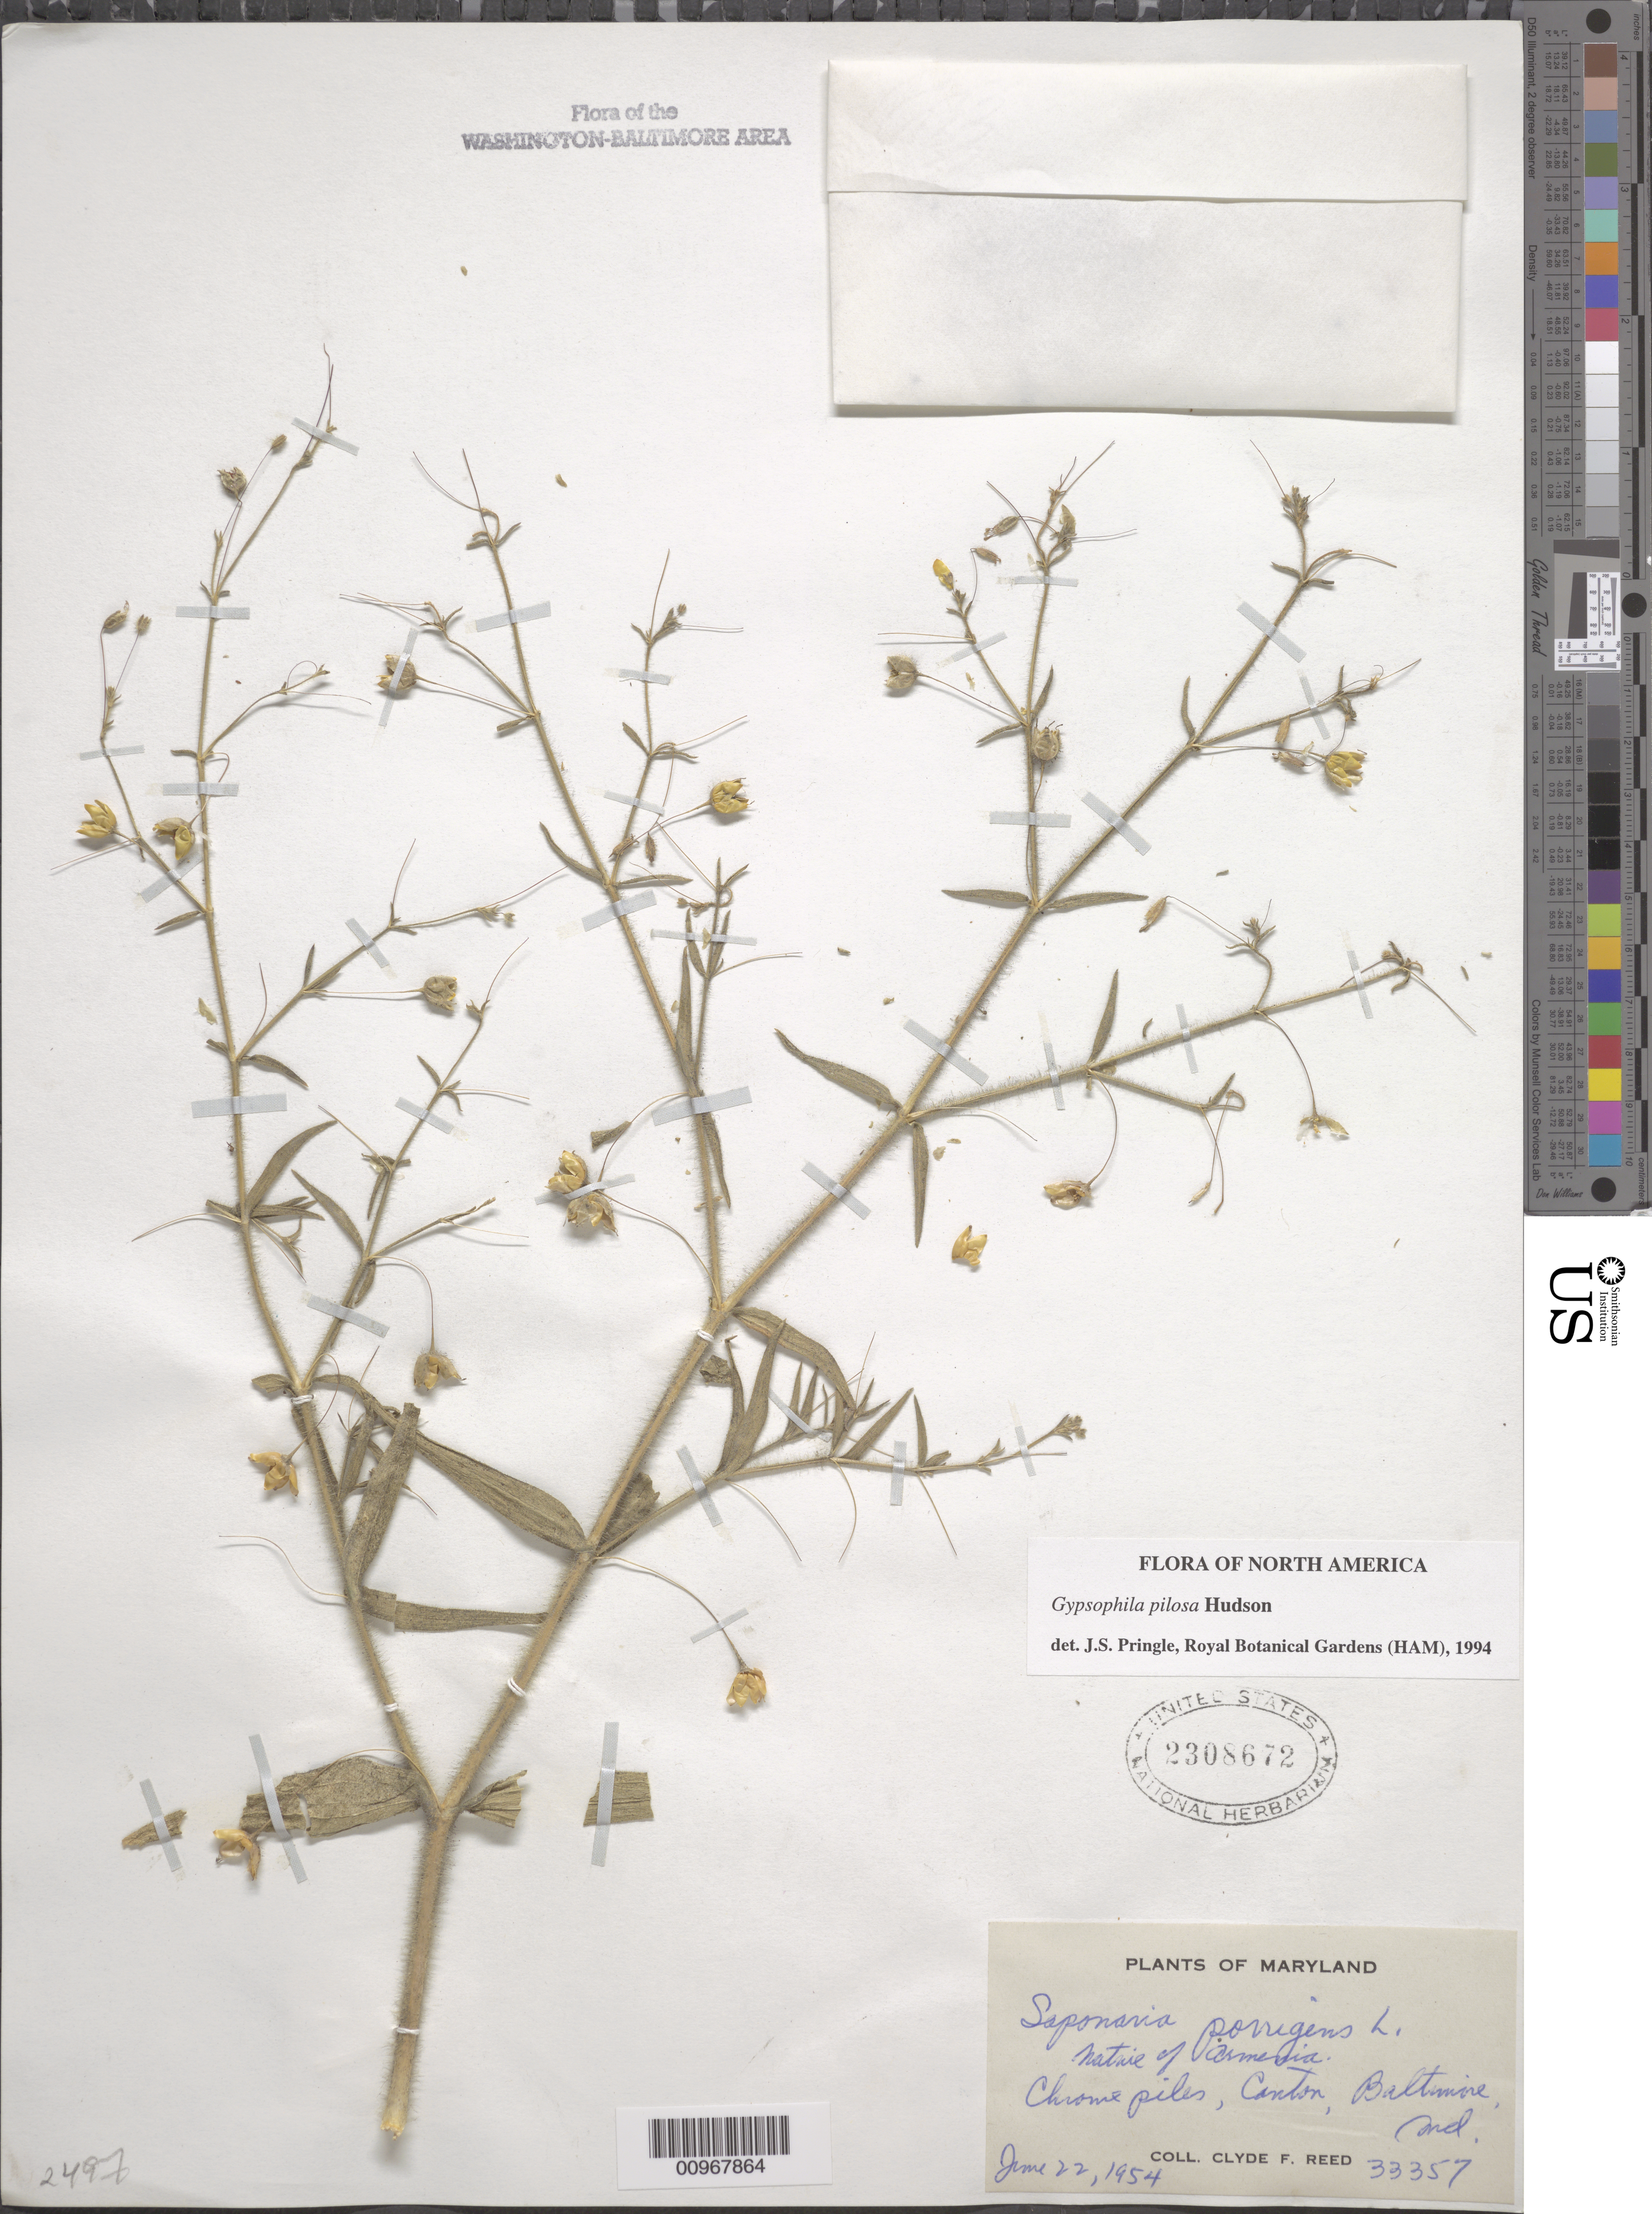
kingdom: Plantae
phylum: Tracheophyta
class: Magnoliopsida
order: Caryophyllales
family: Caryophyllaceae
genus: Gypsophila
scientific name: Gypsophila pilosa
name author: Huds.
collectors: C. F. Reed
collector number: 33357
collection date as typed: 22 Jun 1954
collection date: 1954-06-22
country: United States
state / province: Maryland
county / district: City of Baltimore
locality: Canton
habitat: chrome piles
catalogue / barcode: US 2308672